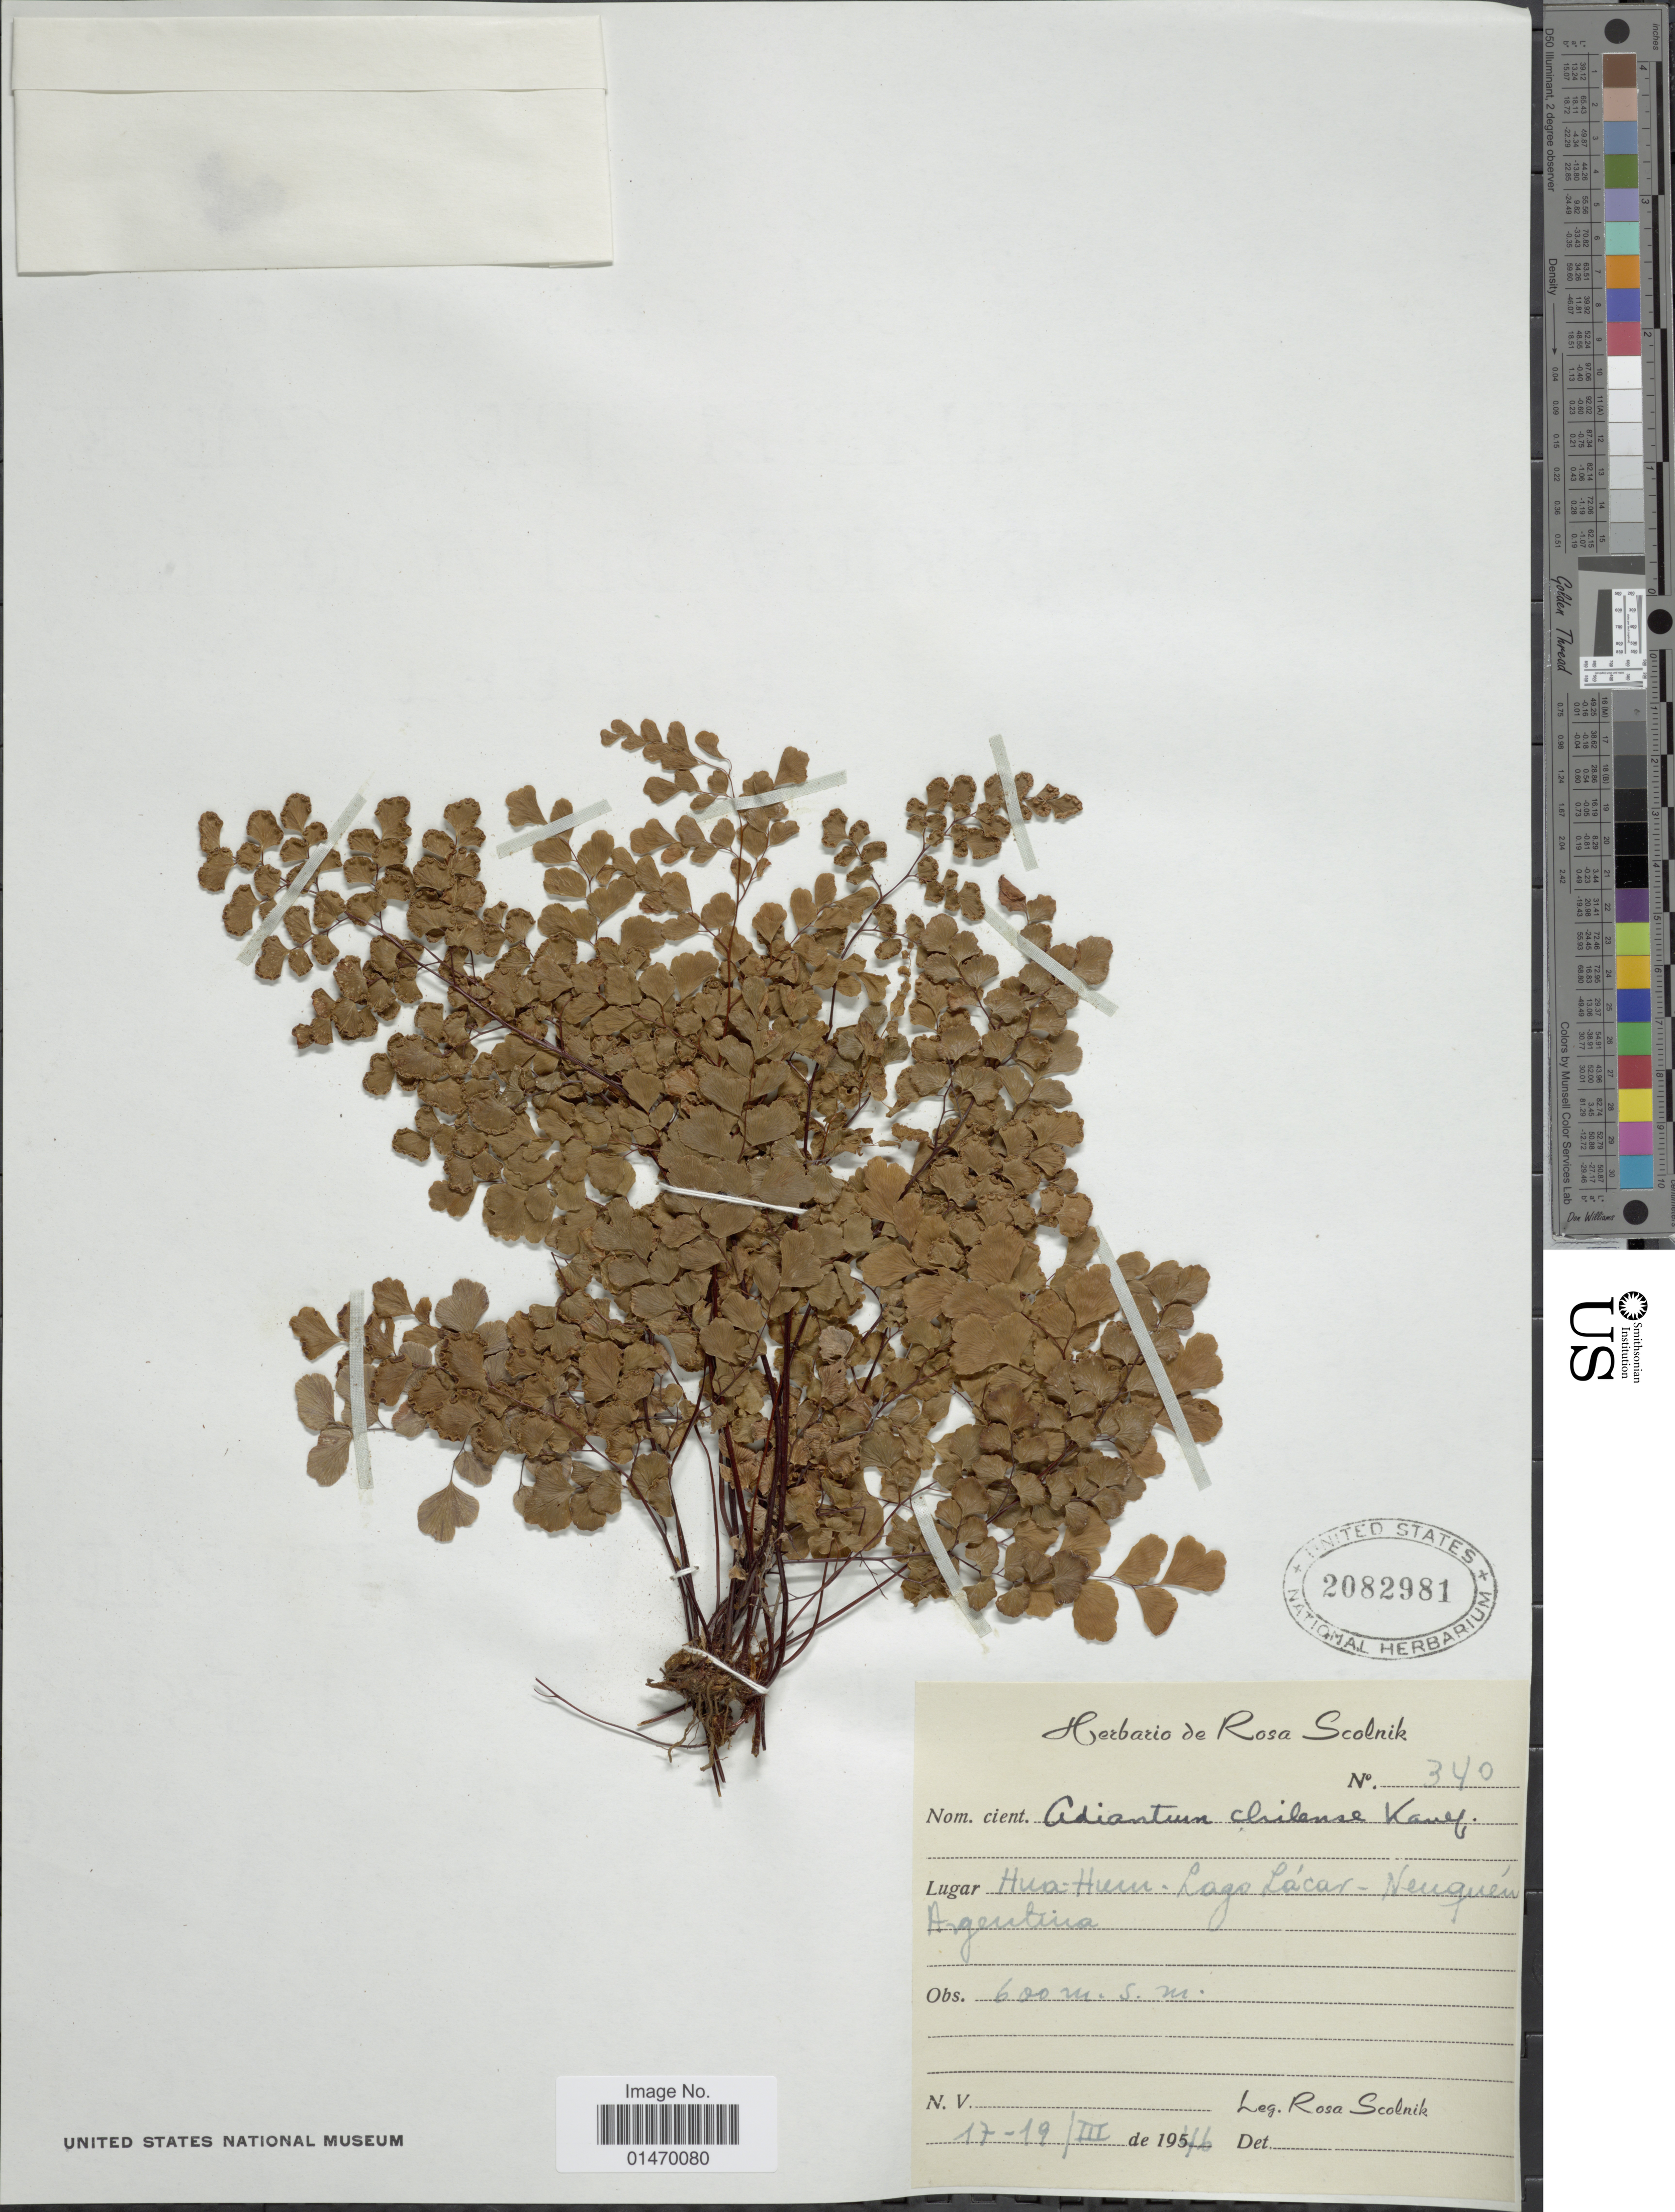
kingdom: Plantae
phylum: Tracheophyta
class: Polypodiopsida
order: Polypodiales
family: Pteridaceae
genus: Adiantum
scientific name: Adiantum chilense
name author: Kaulf.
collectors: R. Scolnik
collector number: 340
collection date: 1946-03-17/1946-03-19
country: Argentina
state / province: Neuquen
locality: Hua-huru - Lago Lacar.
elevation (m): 600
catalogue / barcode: US 2082981